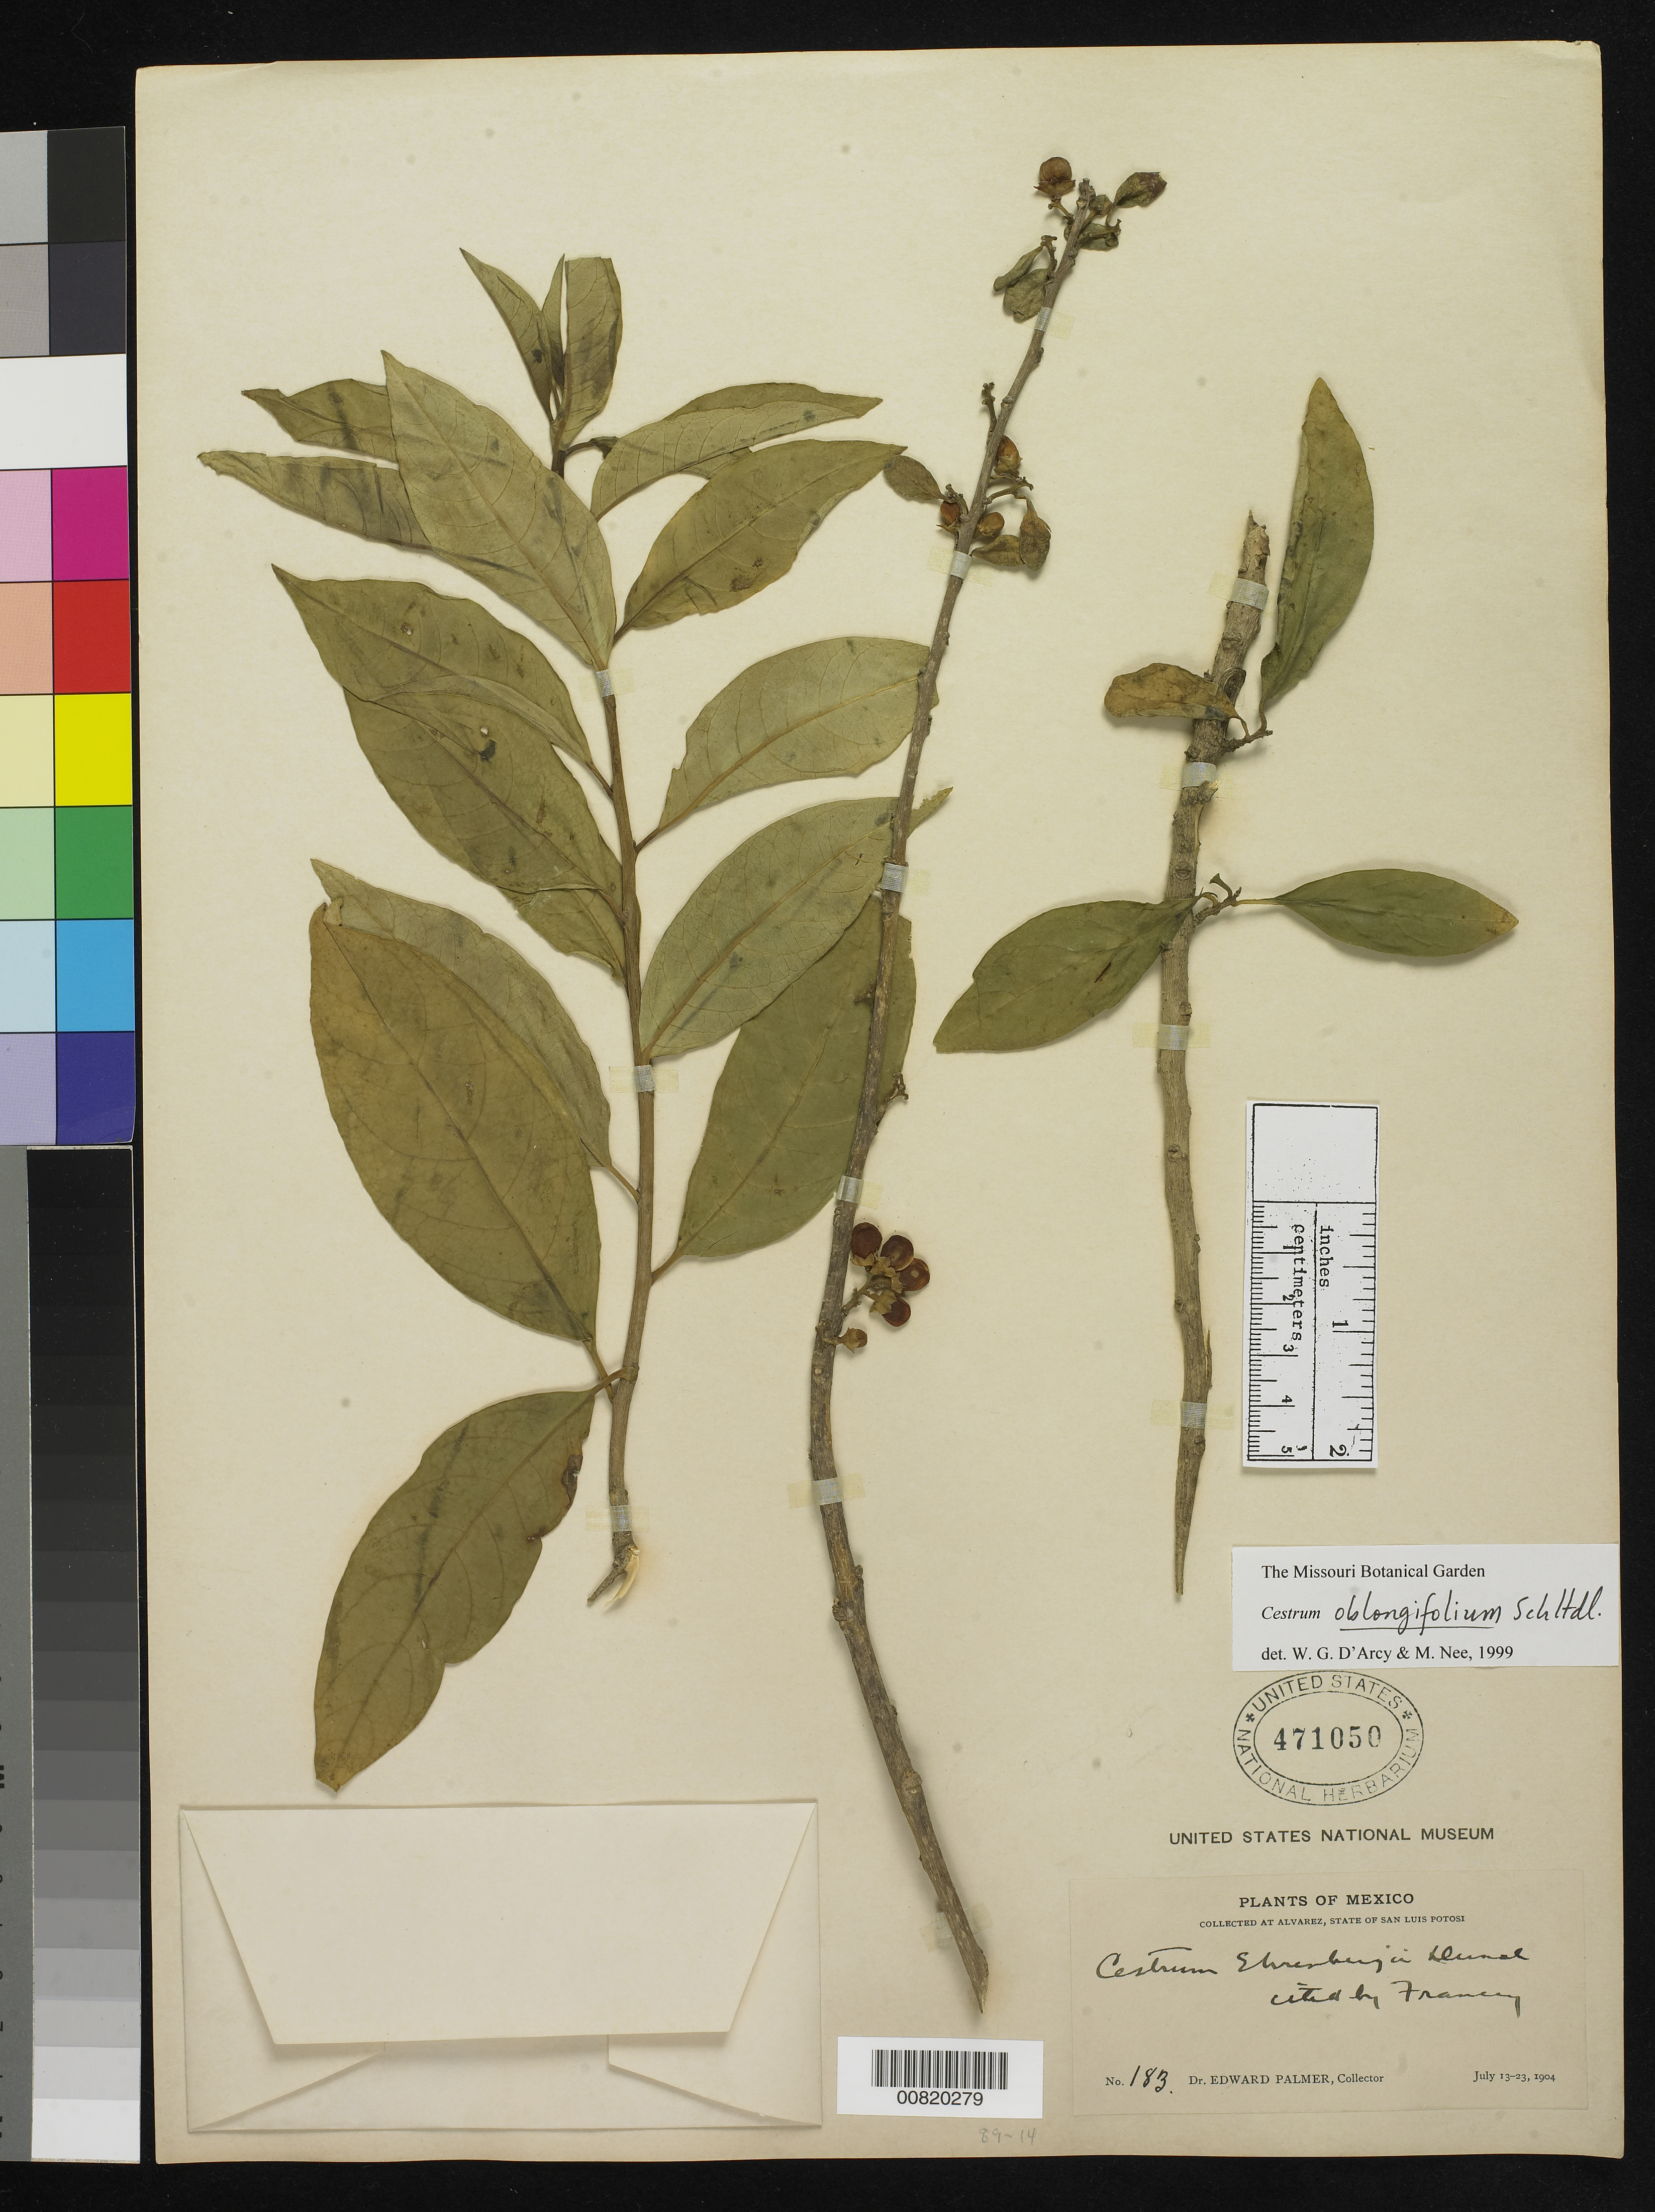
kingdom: Plantae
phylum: Tracheophyta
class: Magnoliopsida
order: Solanales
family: Solanaceae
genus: Cestrum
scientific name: Cestrum oblongifolium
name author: Schltdl.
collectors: E. Palmer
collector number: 183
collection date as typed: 13 Jul 1904 to 23 Jul 1904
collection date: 1904-07-13/1904-07-23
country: Mexico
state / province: San Luis Potosí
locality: Alvarez, San Luis Potosí.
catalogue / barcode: US 471050